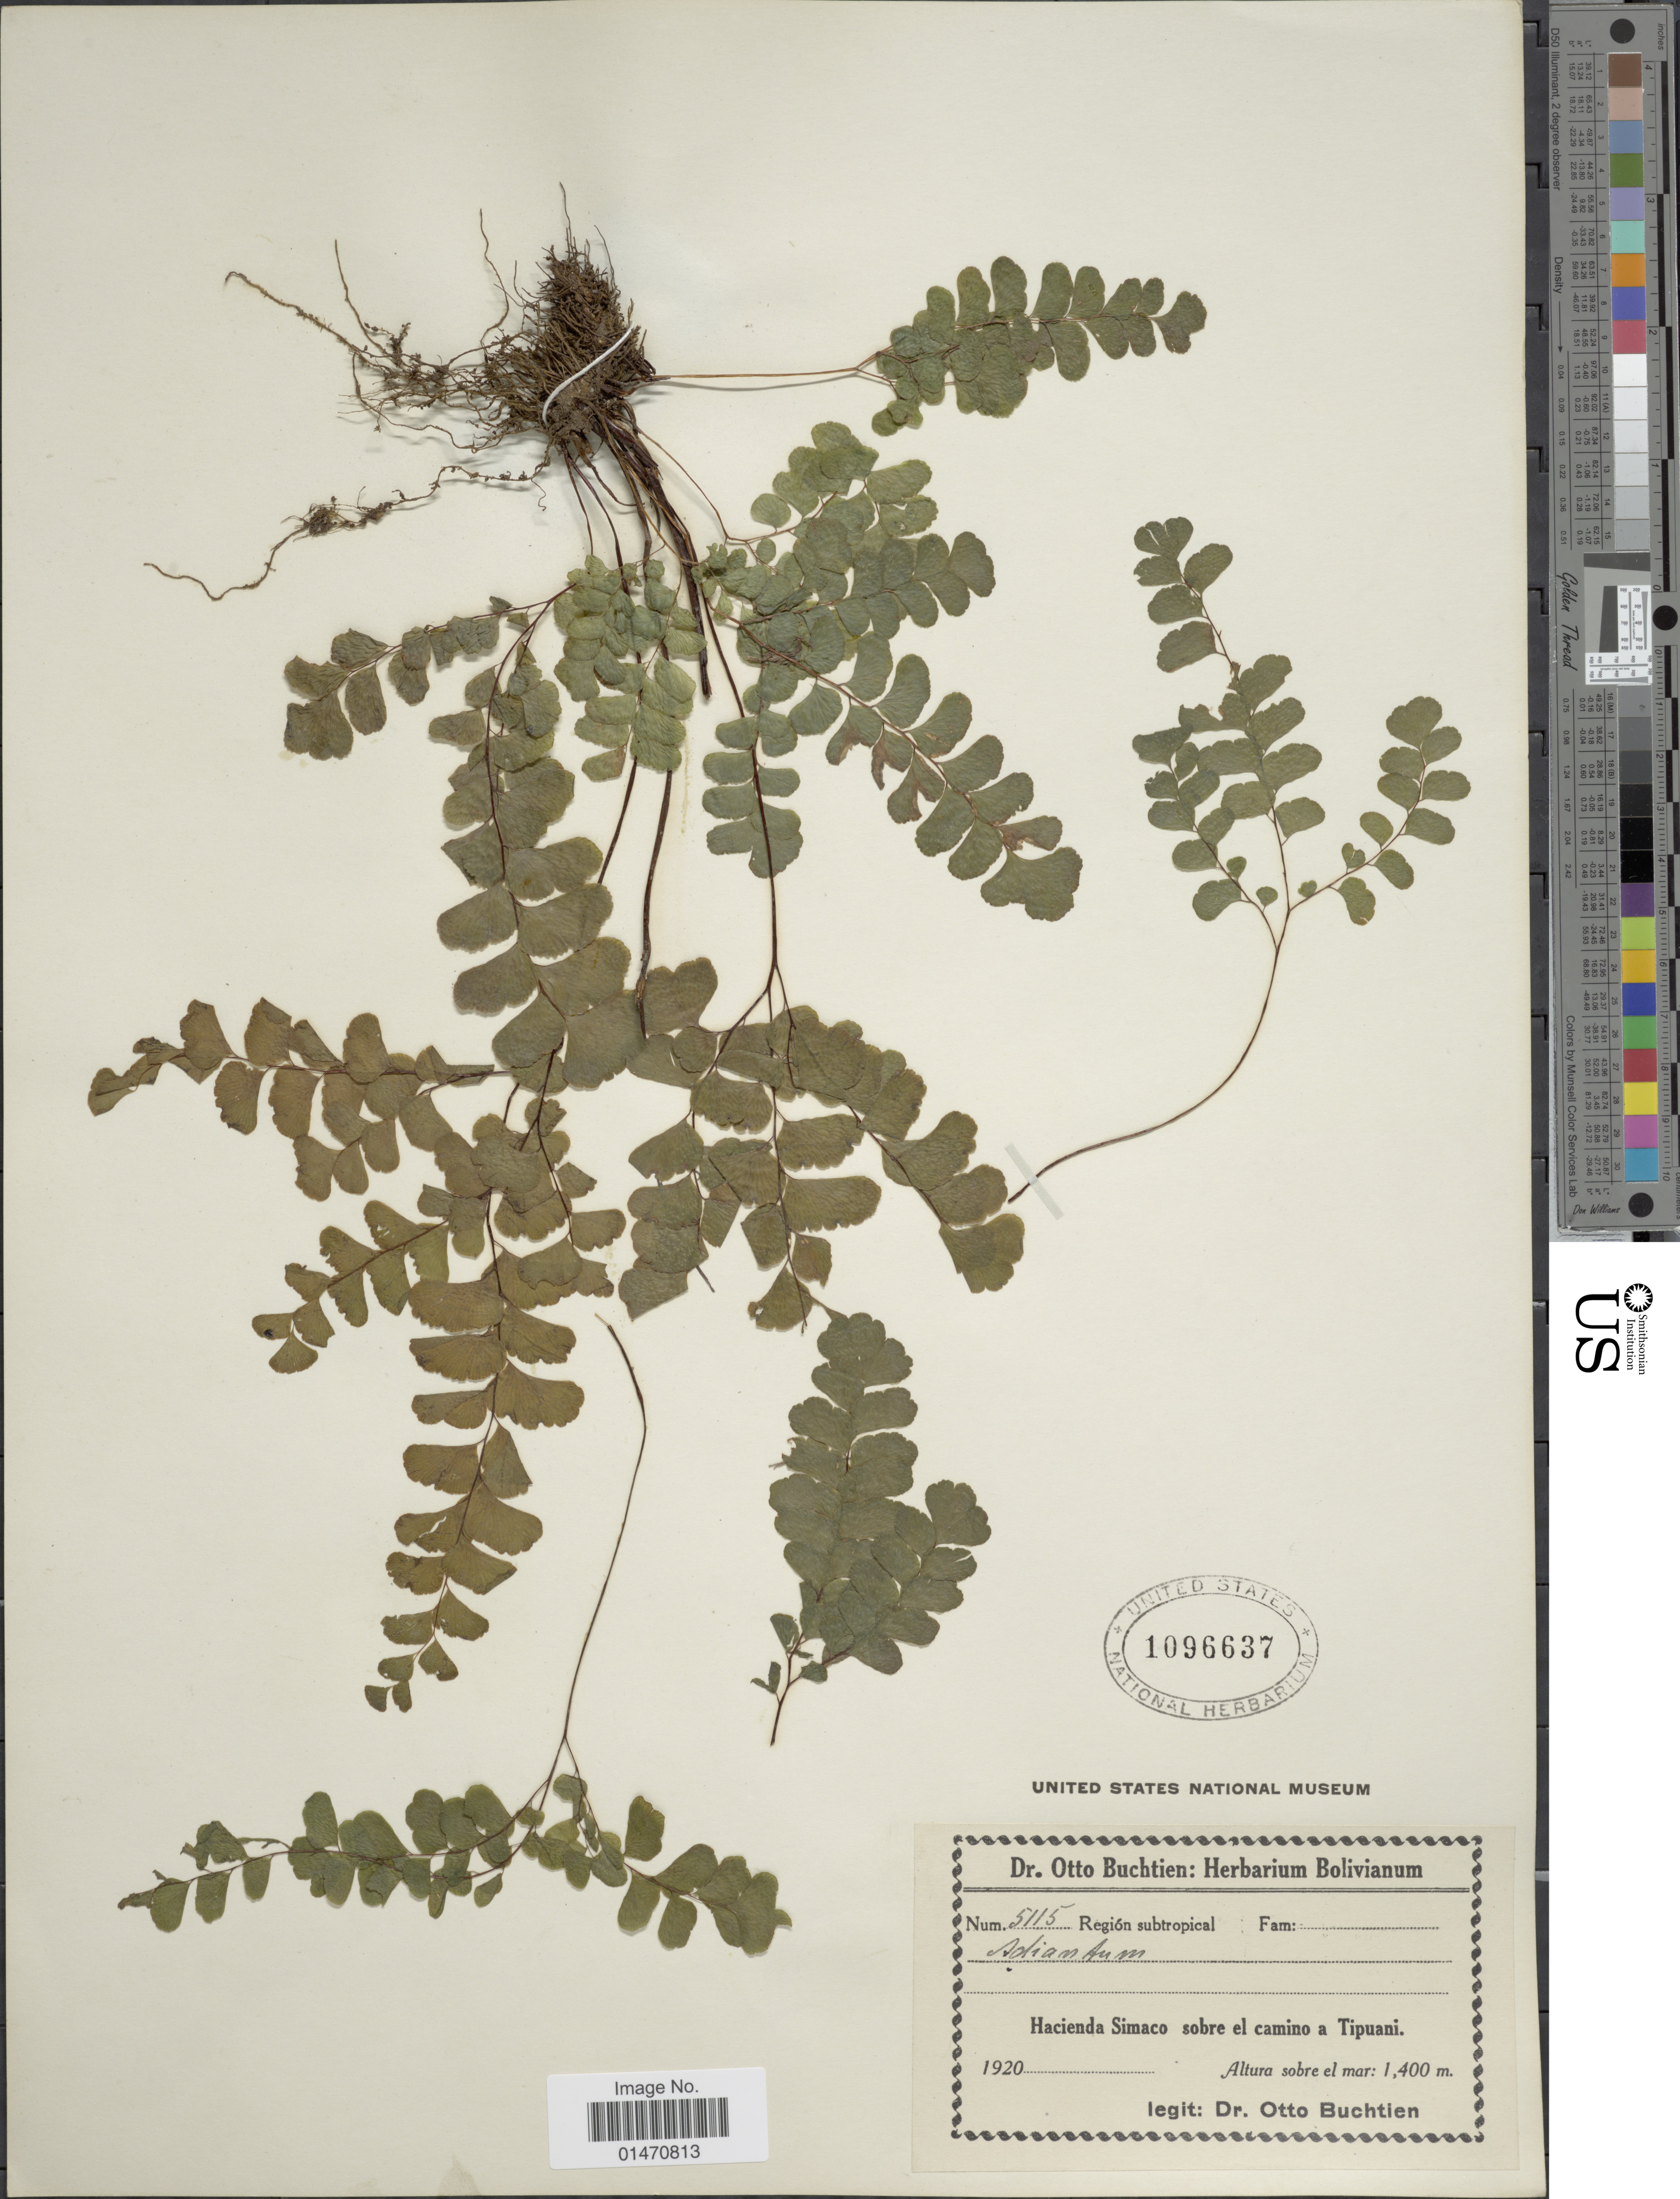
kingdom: Plantae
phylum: Tracheophyta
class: Polypodiopsida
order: Polypodiales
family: Pteridaceae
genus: Adiantum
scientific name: Adiantum patens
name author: Willd.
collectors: O. Buchtien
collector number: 5115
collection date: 1920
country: Bolivia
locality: Hacienda Simaco sobre el camino a Tipuani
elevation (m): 1400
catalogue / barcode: US 1096637